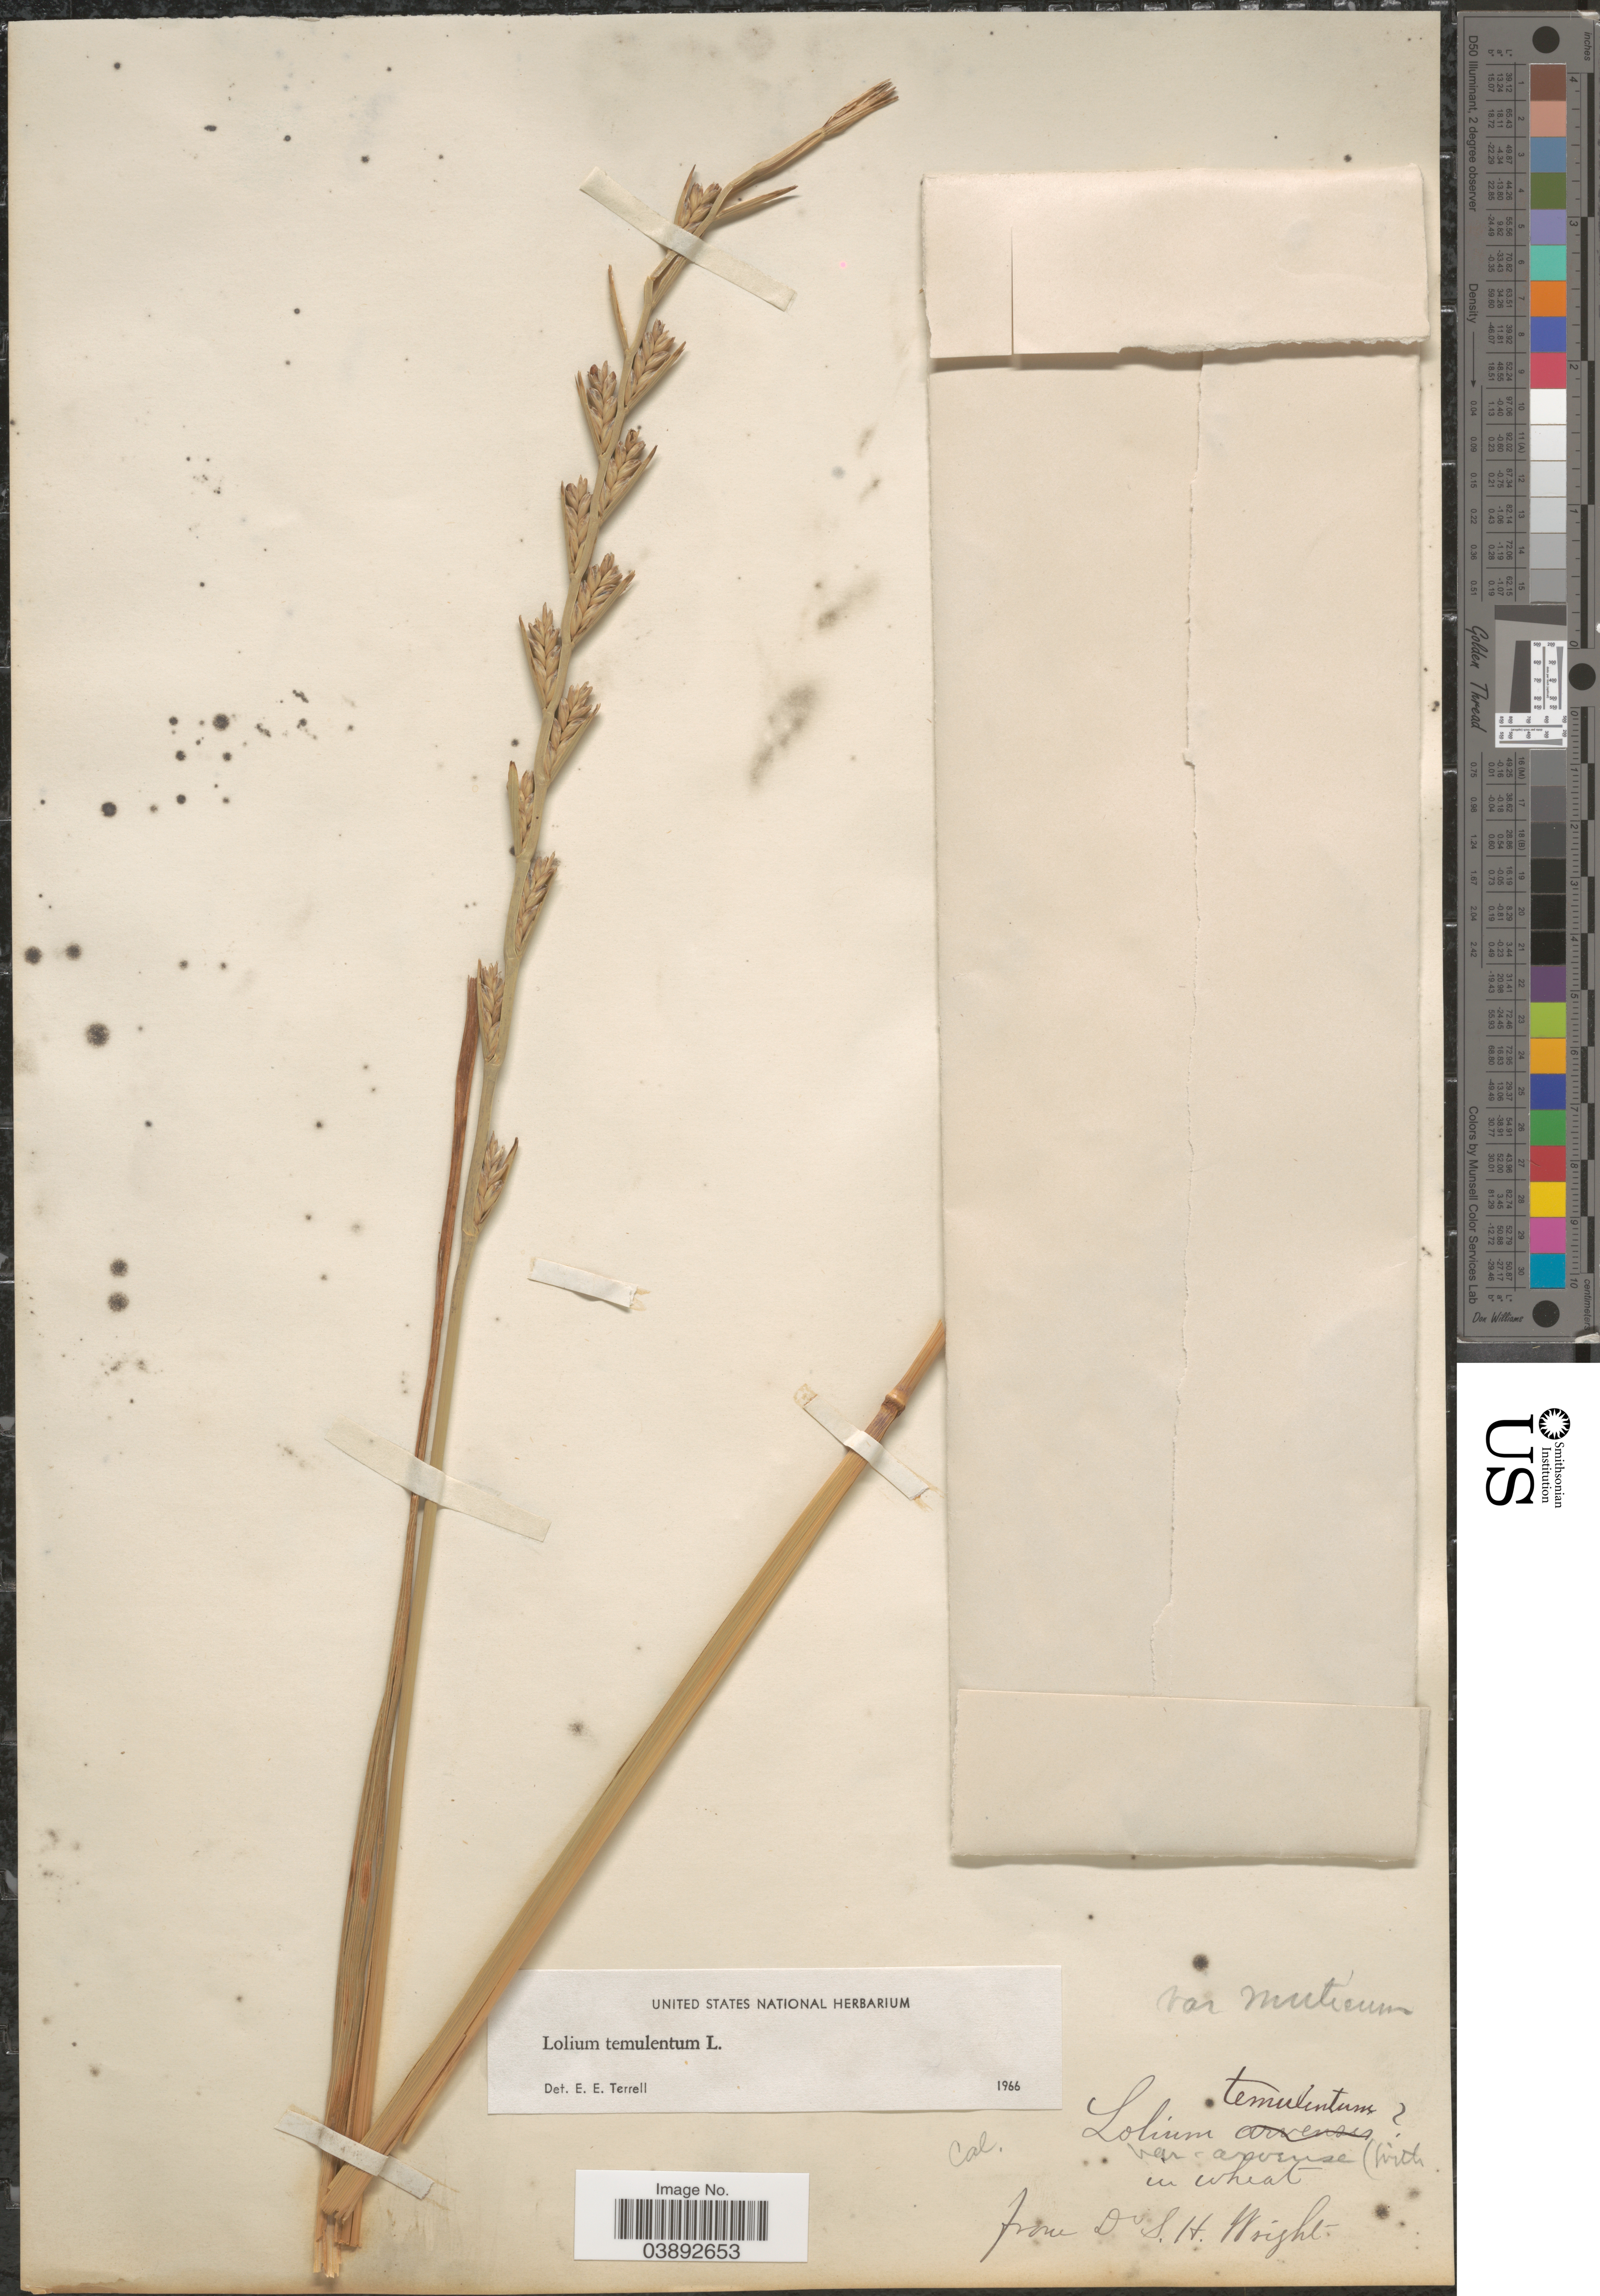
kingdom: Plantae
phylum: Tracheophyta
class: Liliopsida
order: Poales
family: Poaceae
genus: Lolium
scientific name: Lolium temulentum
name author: L.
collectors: S. H. Wright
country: United States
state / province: California